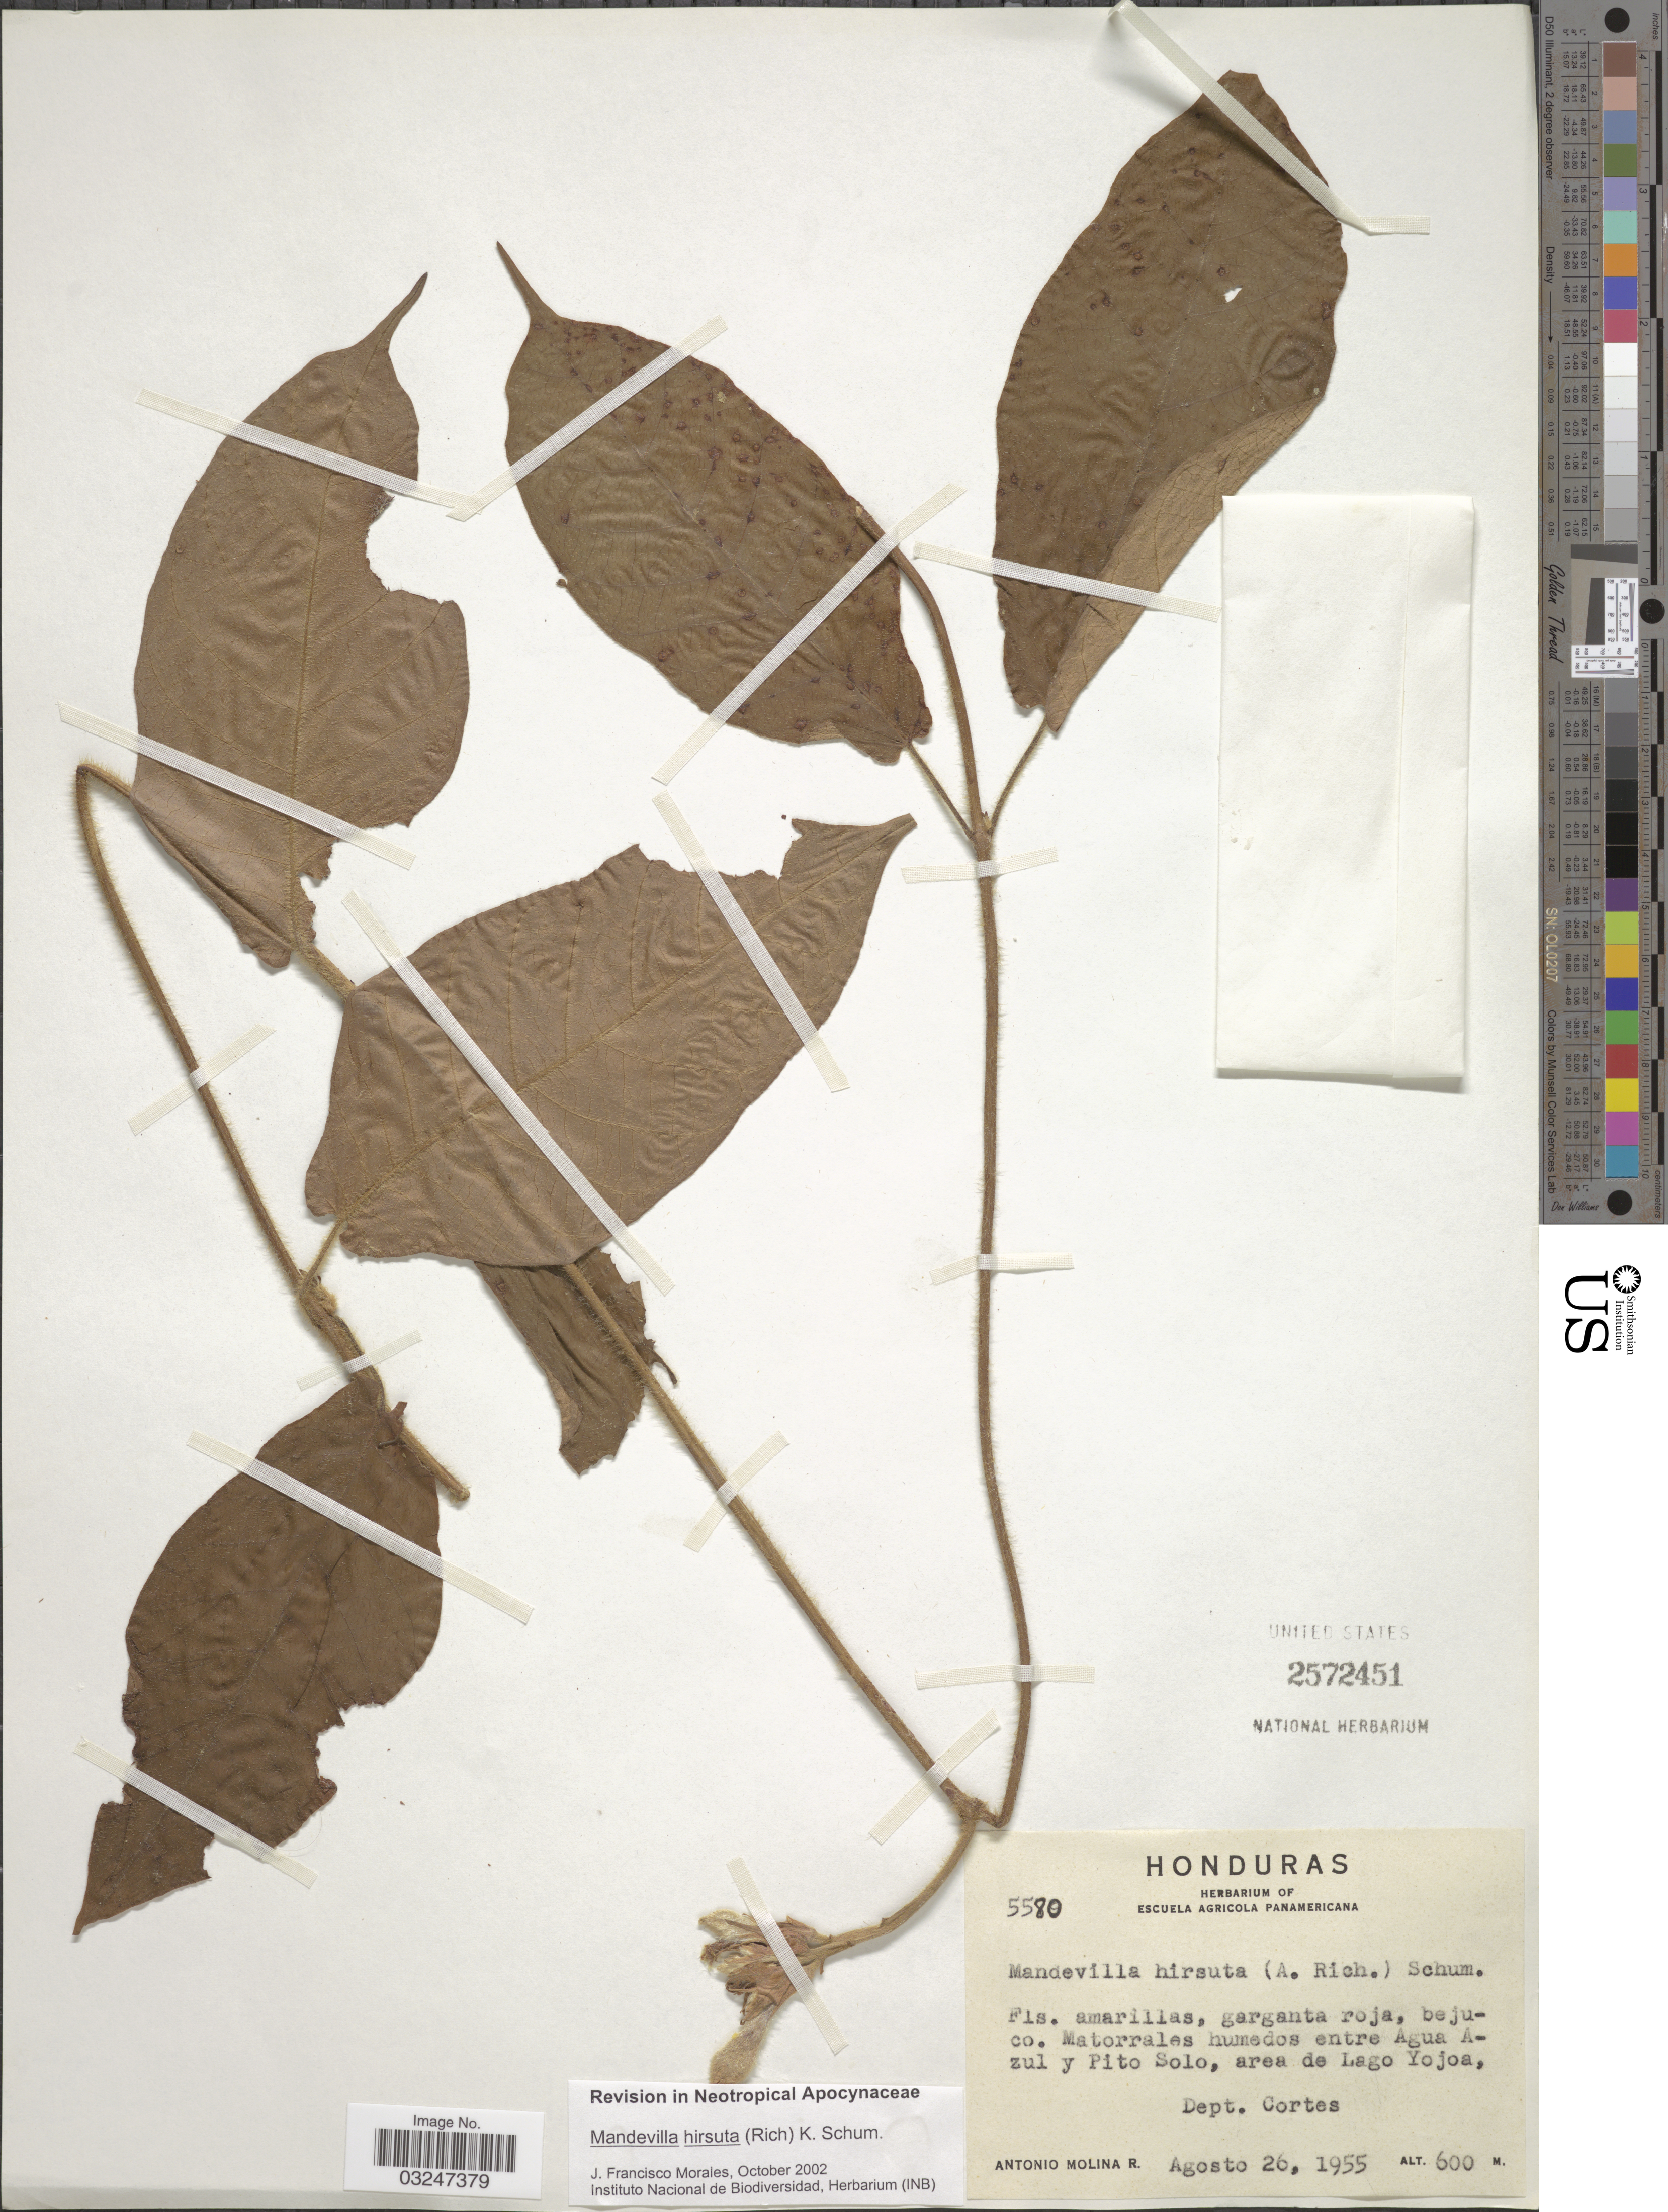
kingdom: Plantae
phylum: Tracheophyta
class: Magnoliopsida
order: Gentianales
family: Apocynaceae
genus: Mandevilla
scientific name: Mandevilla hirsuta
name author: (Rich.) K. Schum.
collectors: A. Molina R.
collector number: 5580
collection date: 1955-08-26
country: Honduras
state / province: Cortés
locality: Matorrales humedos entre Agua Azul y Pito Solo, area de Lago Yojoa, Dept. Cortes.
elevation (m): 600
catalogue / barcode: US 2572451